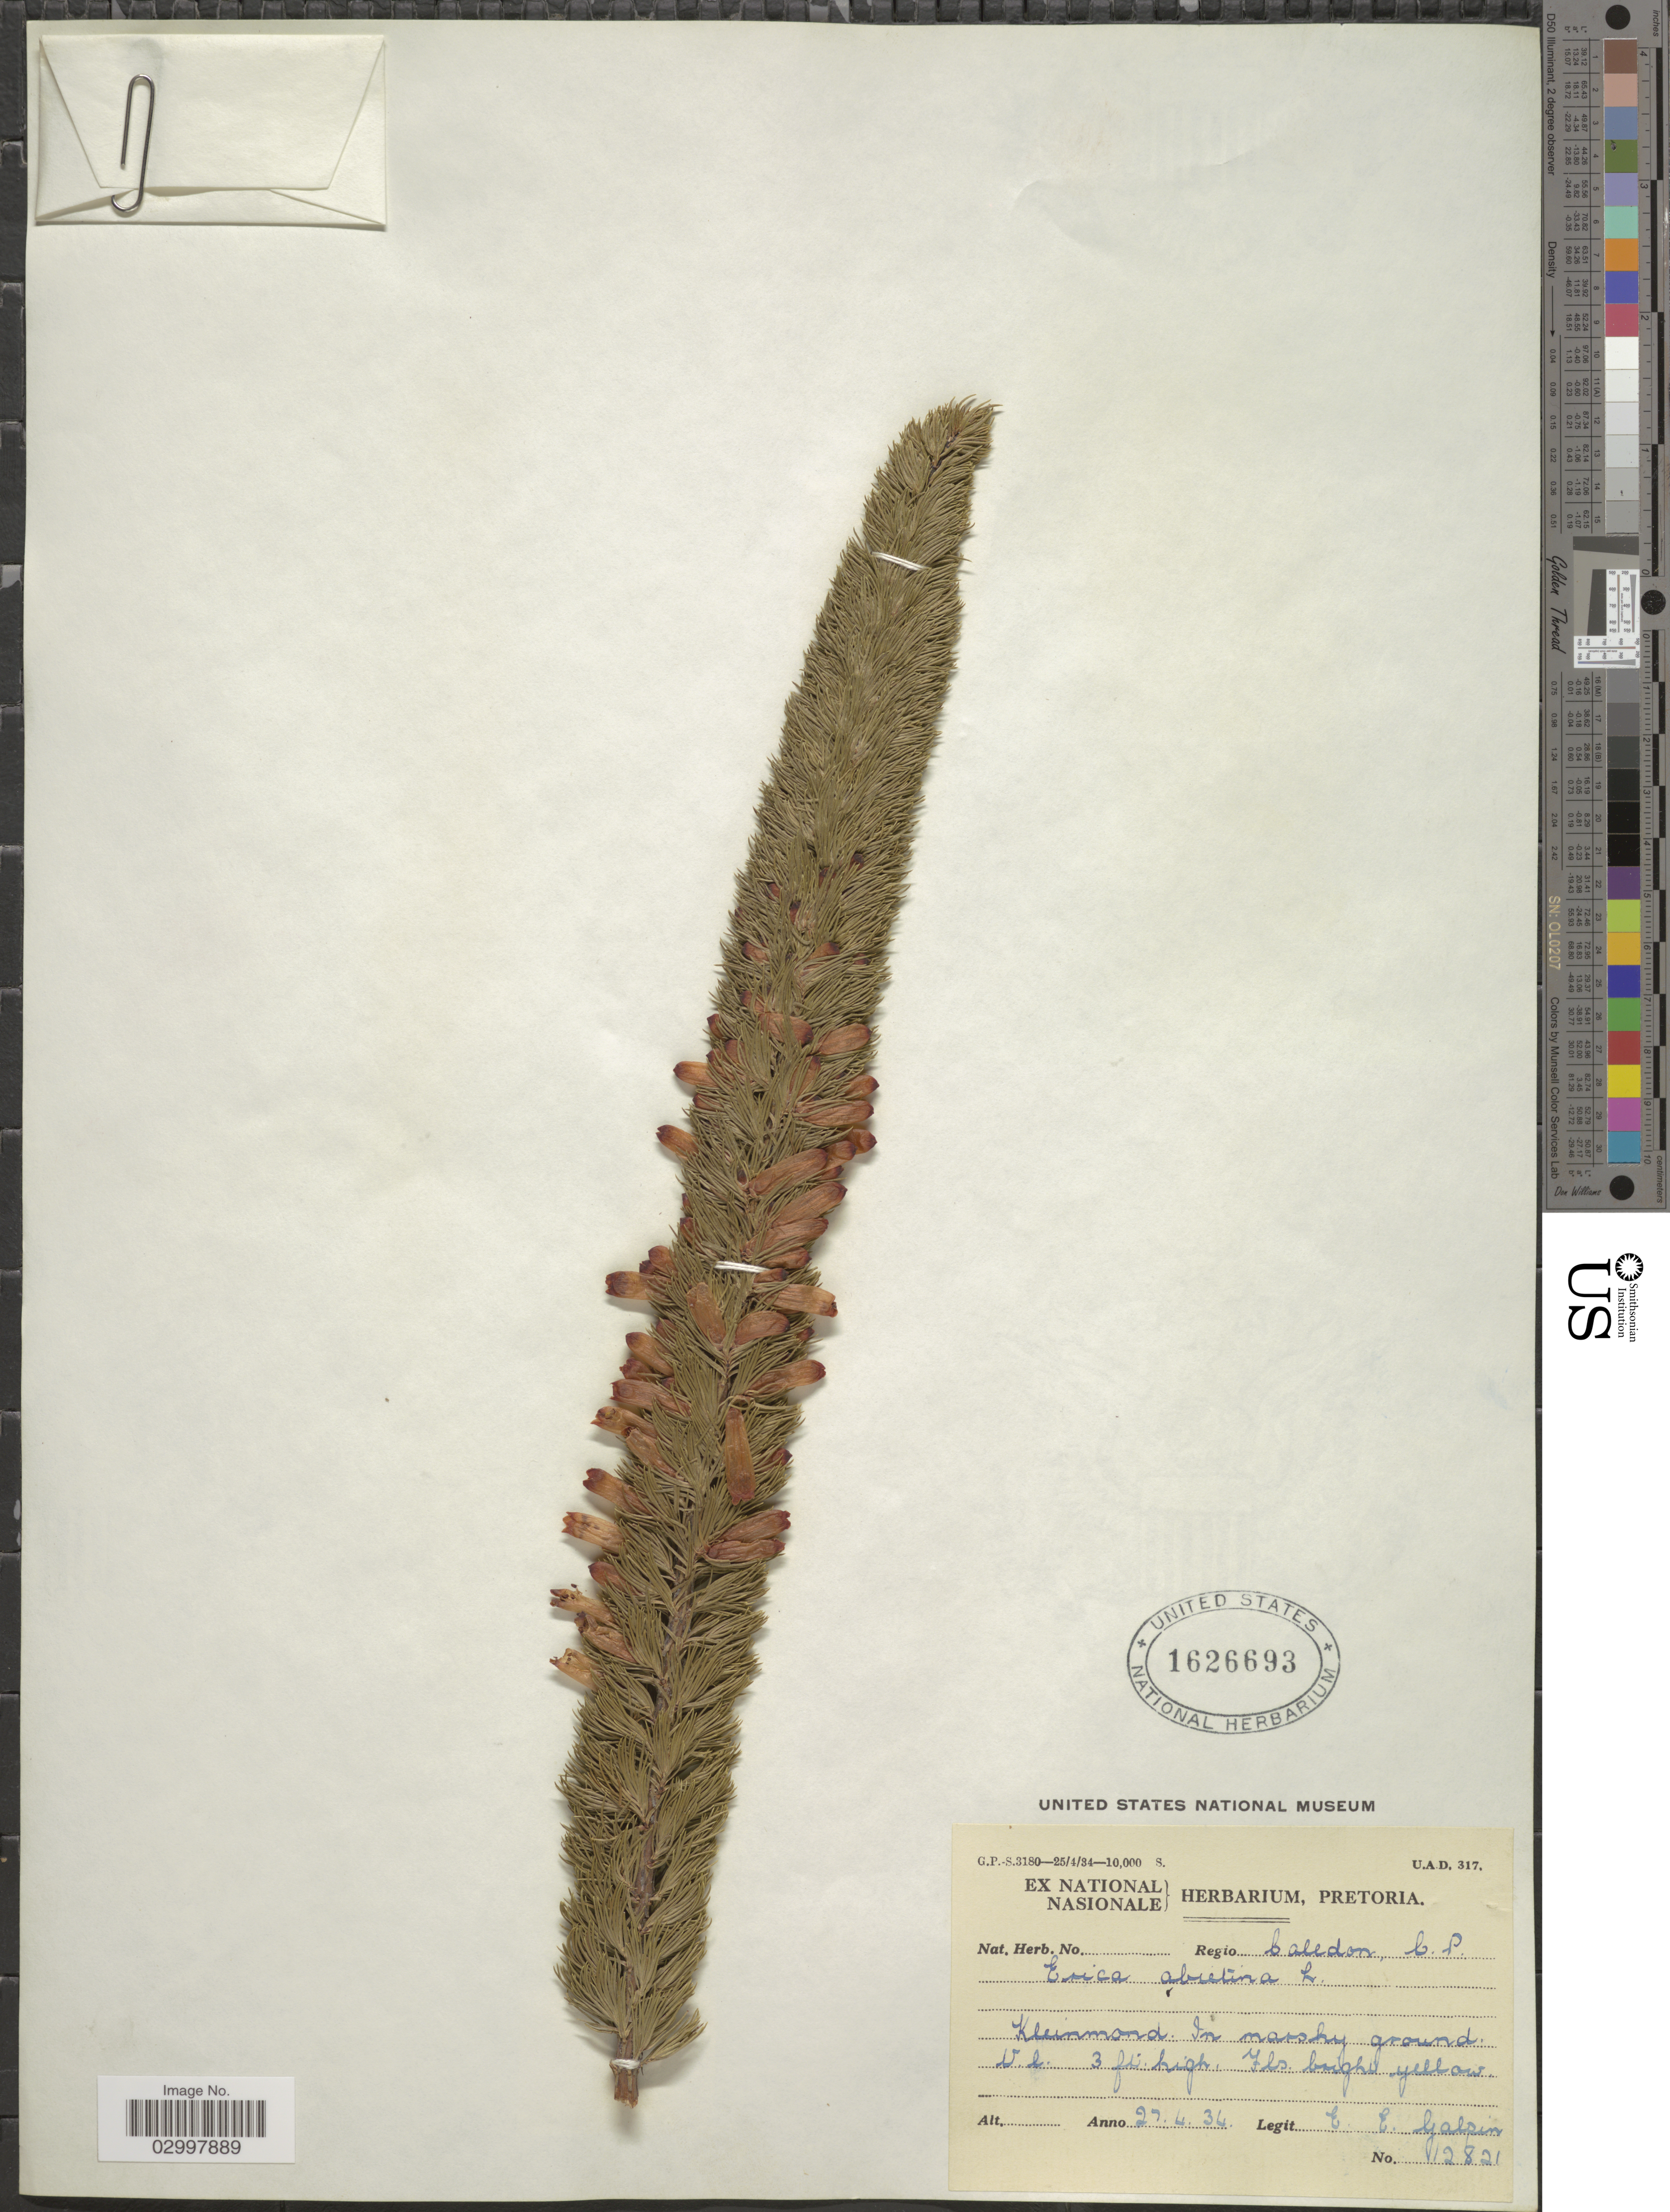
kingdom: Plantae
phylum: Tracheophyta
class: Magnoliopsida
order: Ericales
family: Ericaceae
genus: Erica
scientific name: Erica abietina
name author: L.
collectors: E. Galpin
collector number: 12821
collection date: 1934-04-27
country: South Africa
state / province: Western Cape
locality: Regio Caledon C.P. Kleinmond.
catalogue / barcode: US 1626693